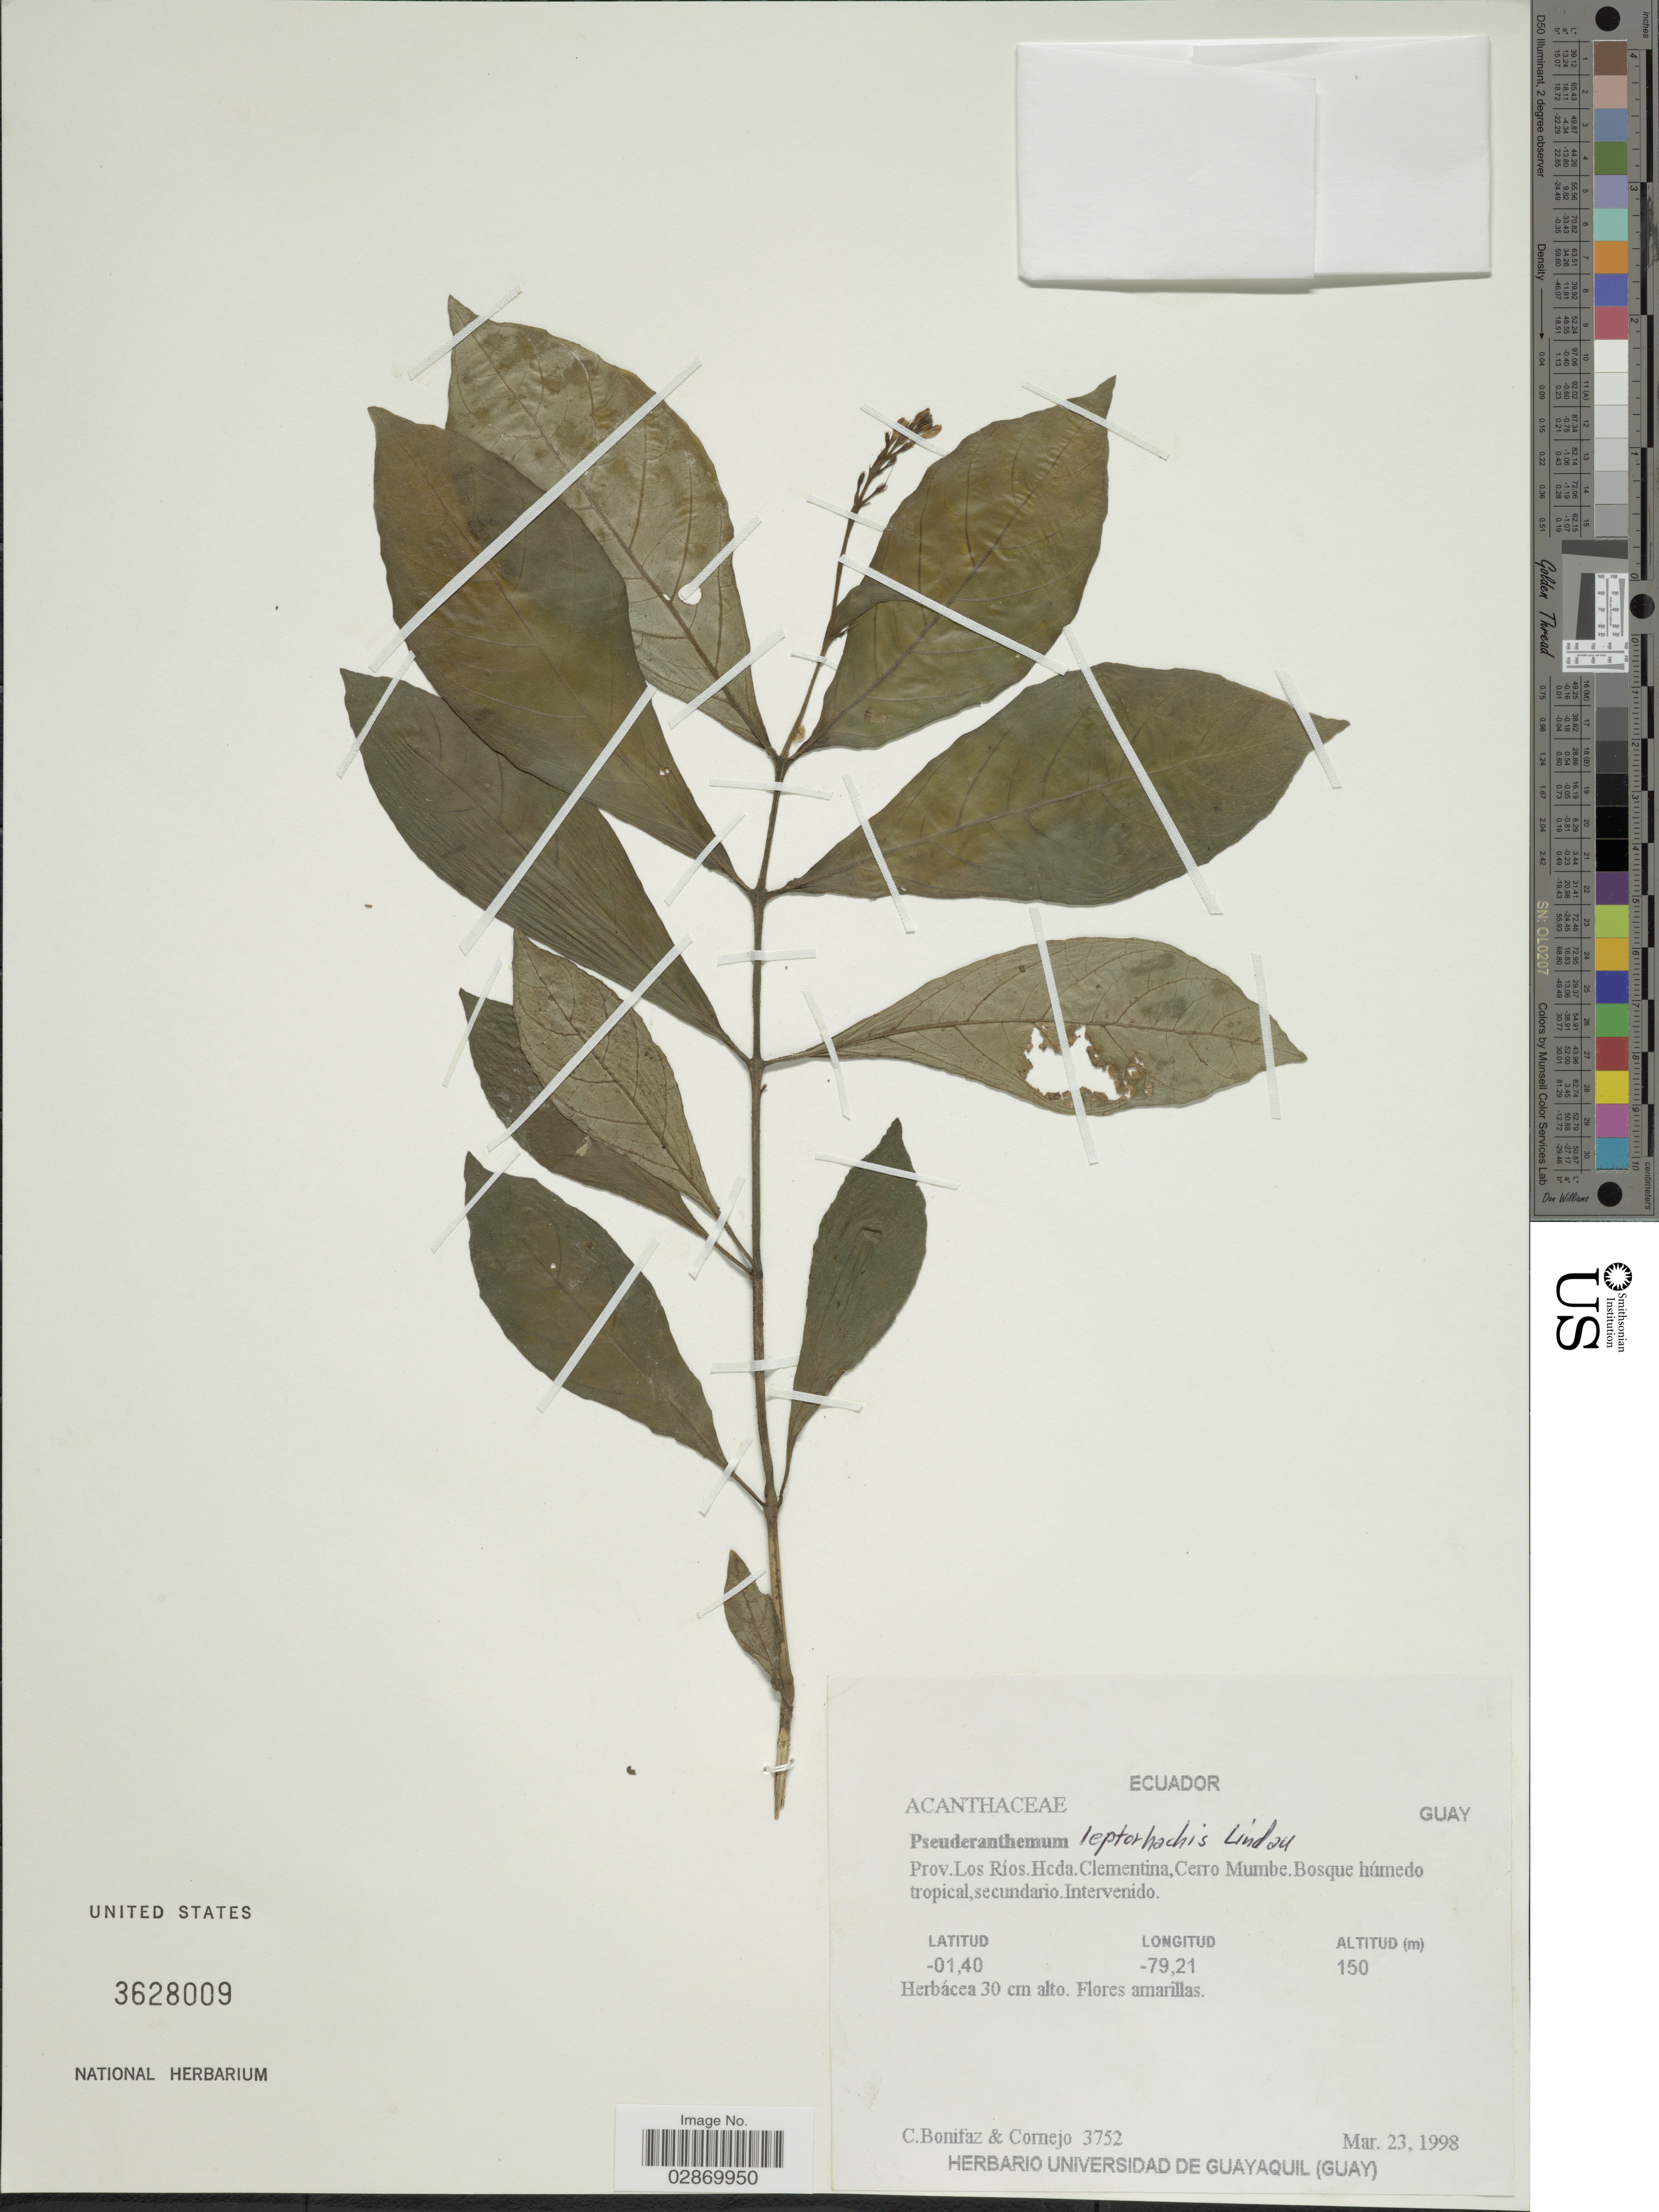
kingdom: Plantae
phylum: Tracheophyta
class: Magnoliopsida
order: Lamiales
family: Acanthaceae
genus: Pseuderanthemum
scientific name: Pseuderanthemum leptorhachis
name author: Lindau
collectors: C. Bonifaz & Cornejo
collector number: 3752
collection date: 1998-03-23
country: Ecuador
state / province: Los Ríos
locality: Hcda. Clementina, Cerro Mumbe.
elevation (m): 150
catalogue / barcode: US 3628009